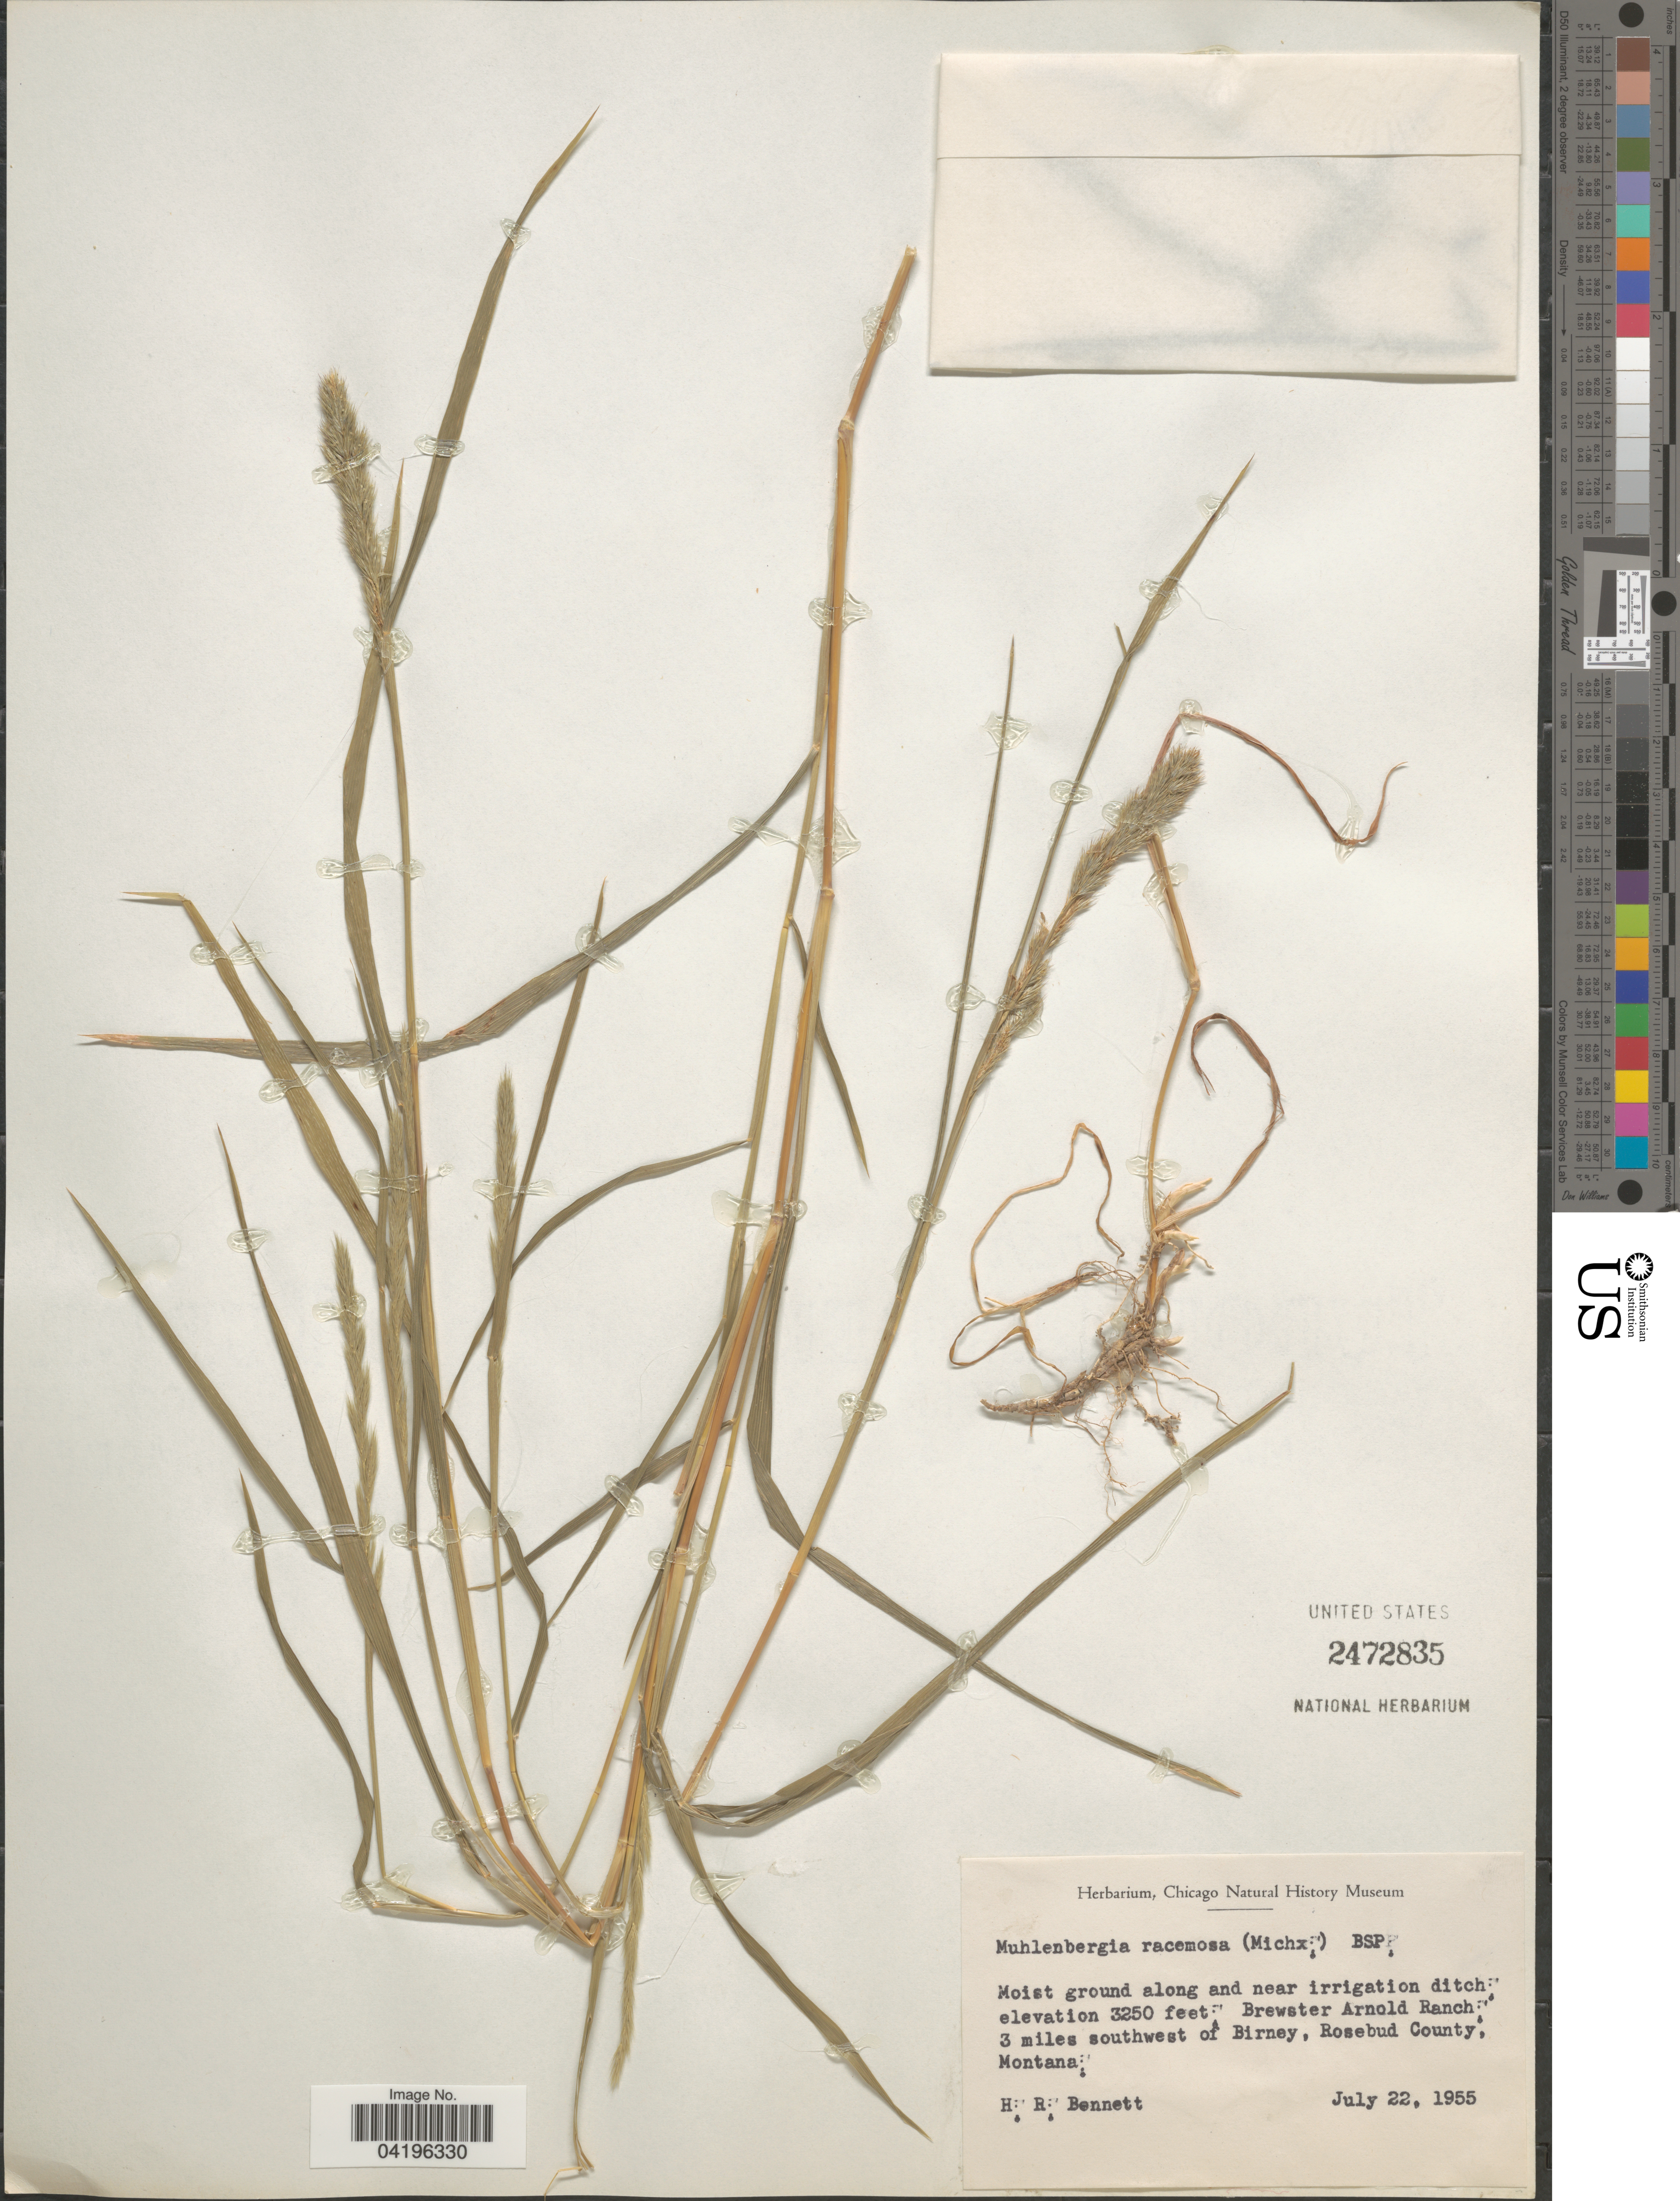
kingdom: Plantae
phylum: Tracheophyta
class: Liliopsida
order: Poales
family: Poaceae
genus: Muhlenbergia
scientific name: Muhlenbergia racemosa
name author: (Michx.) Britton et al.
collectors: H. R. Bennett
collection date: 1955-07-22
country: United States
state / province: Montana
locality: Moist ground along and near irrigation ditch. Brewster Arnold Ranch, 3 miles southwest of Birney, Rosebud County.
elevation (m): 991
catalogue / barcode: US 2472835